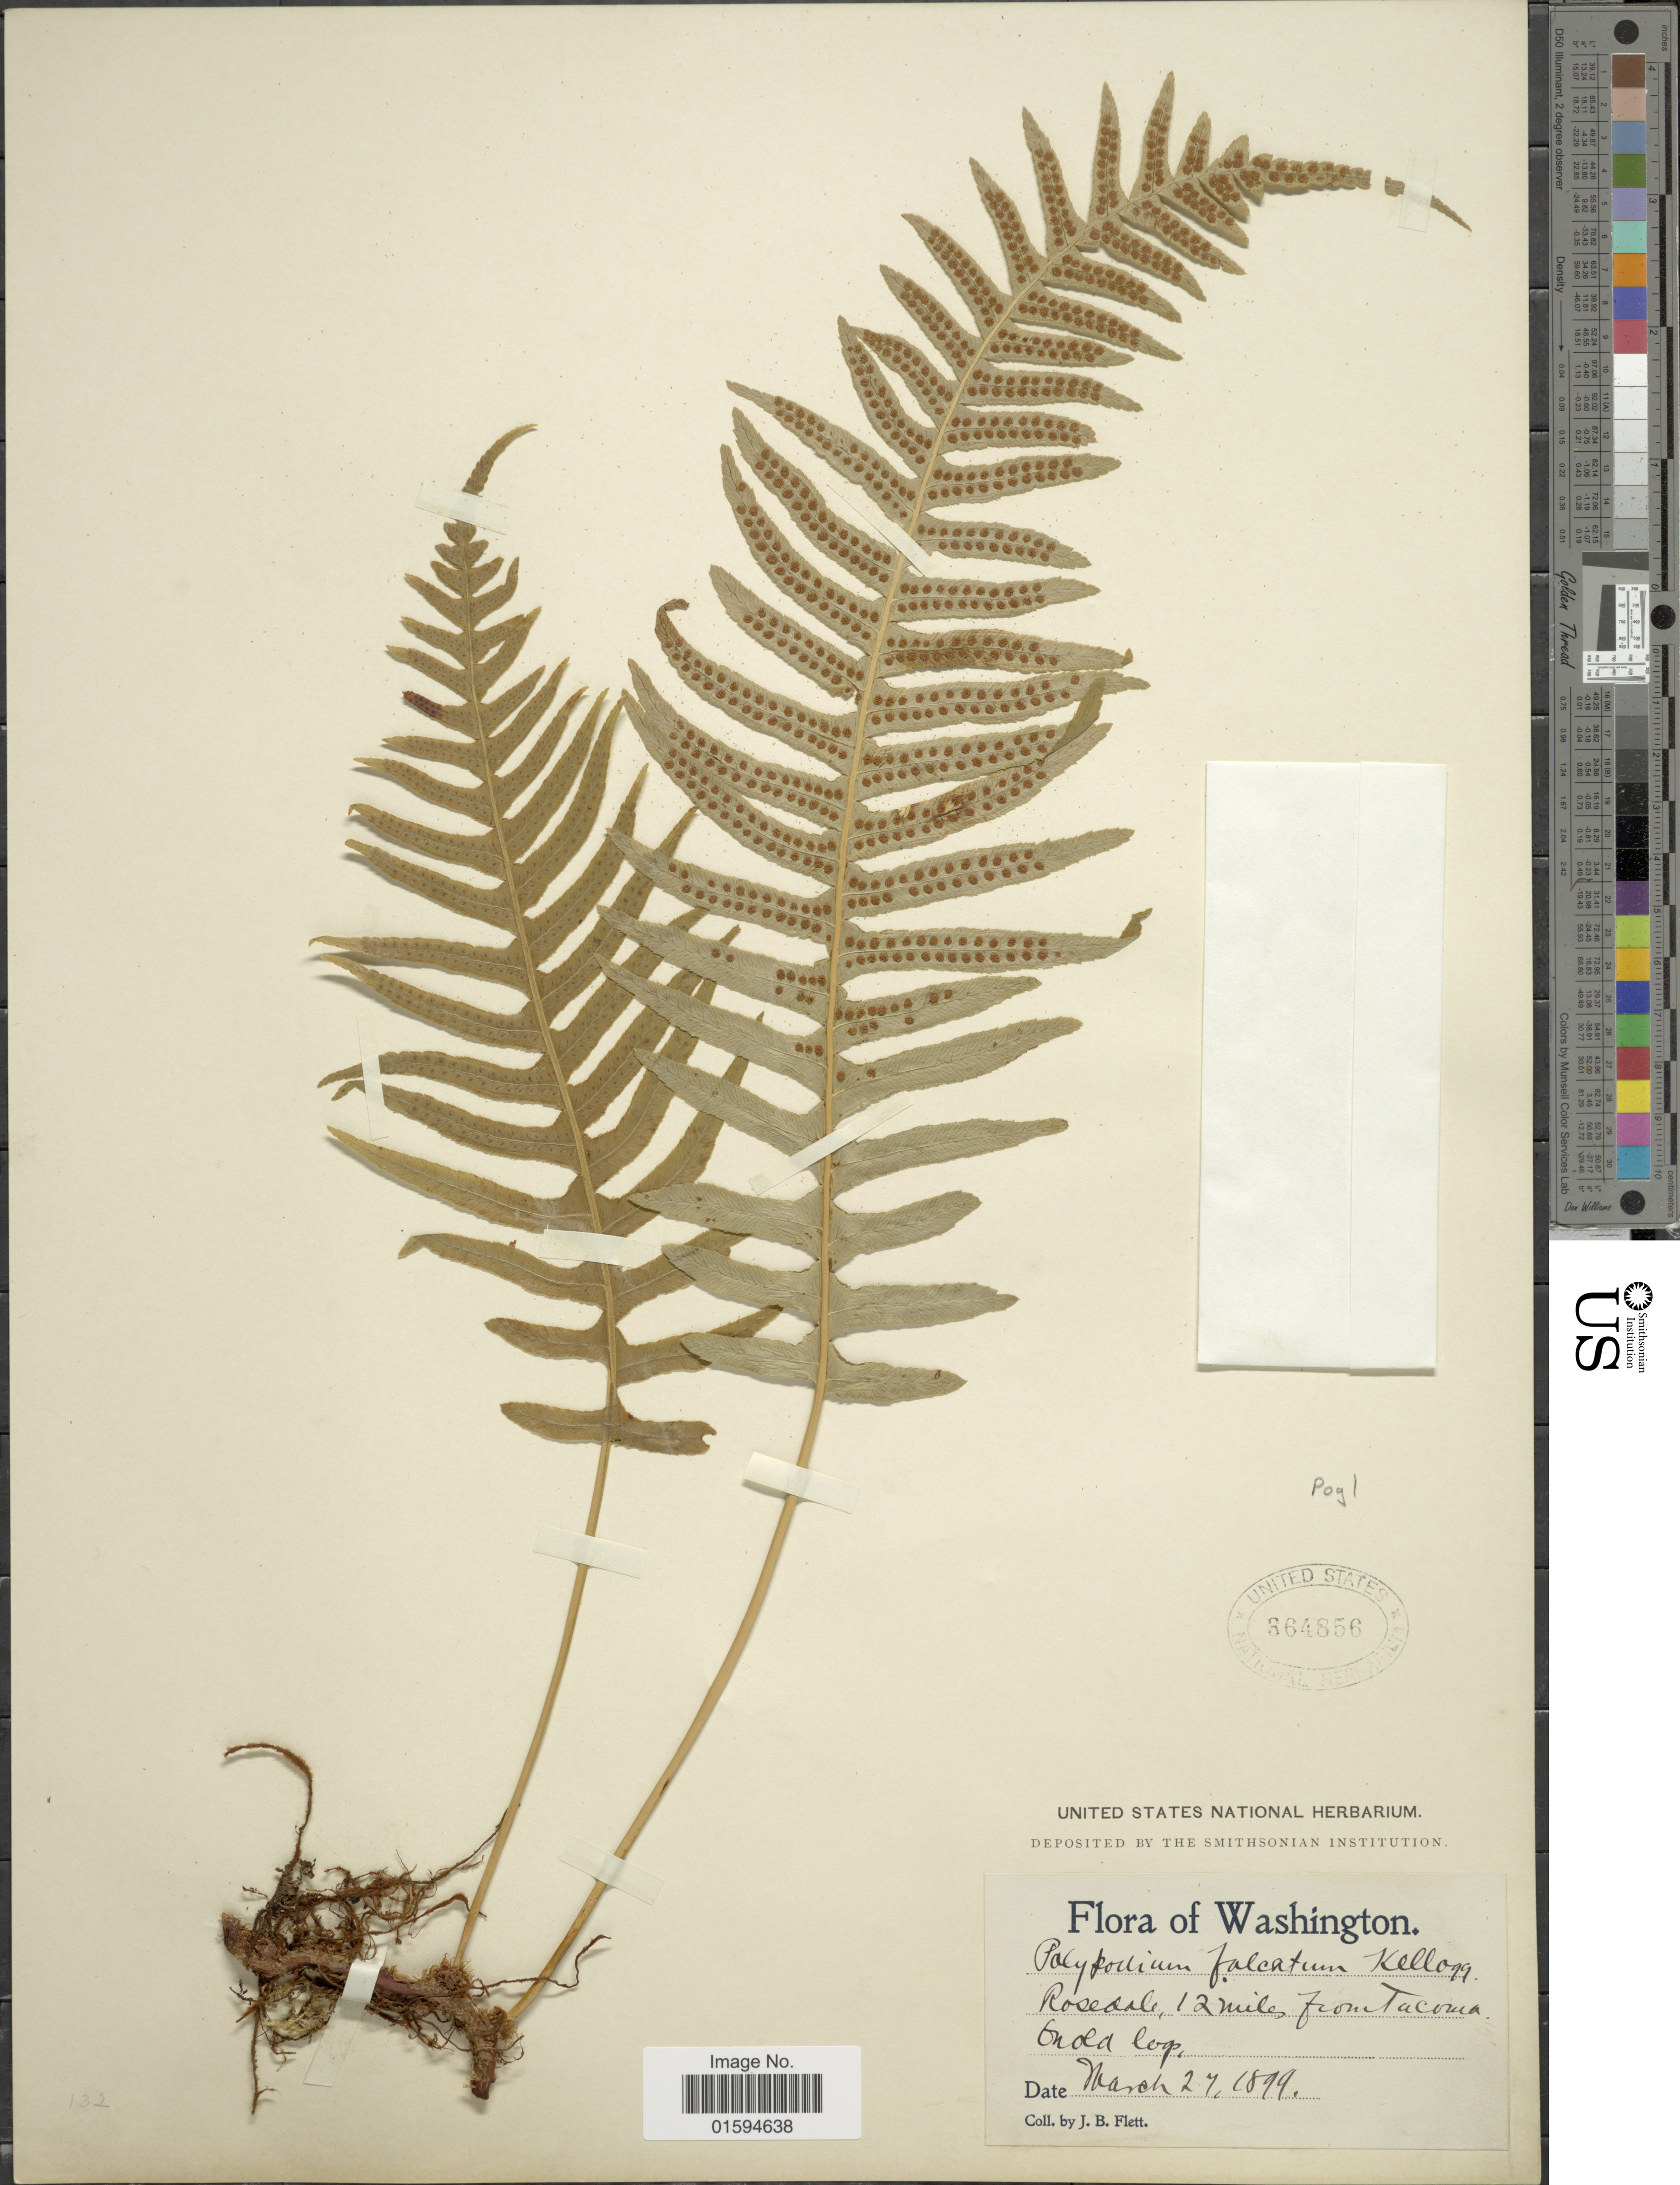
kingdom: Plantae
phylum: Tracheophyta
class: Polypodiopsida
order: Polypodiales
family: Polypodiaceae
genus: Polypodium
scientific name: Polypodium glycyrrhiza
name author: D.C. Eaton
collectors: J. Flett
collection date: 1899-03-27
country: United States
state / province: Washington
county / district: Pierce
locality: Rosedale, 12 miles from Tacoma, on old loop.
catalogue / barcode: US 364856